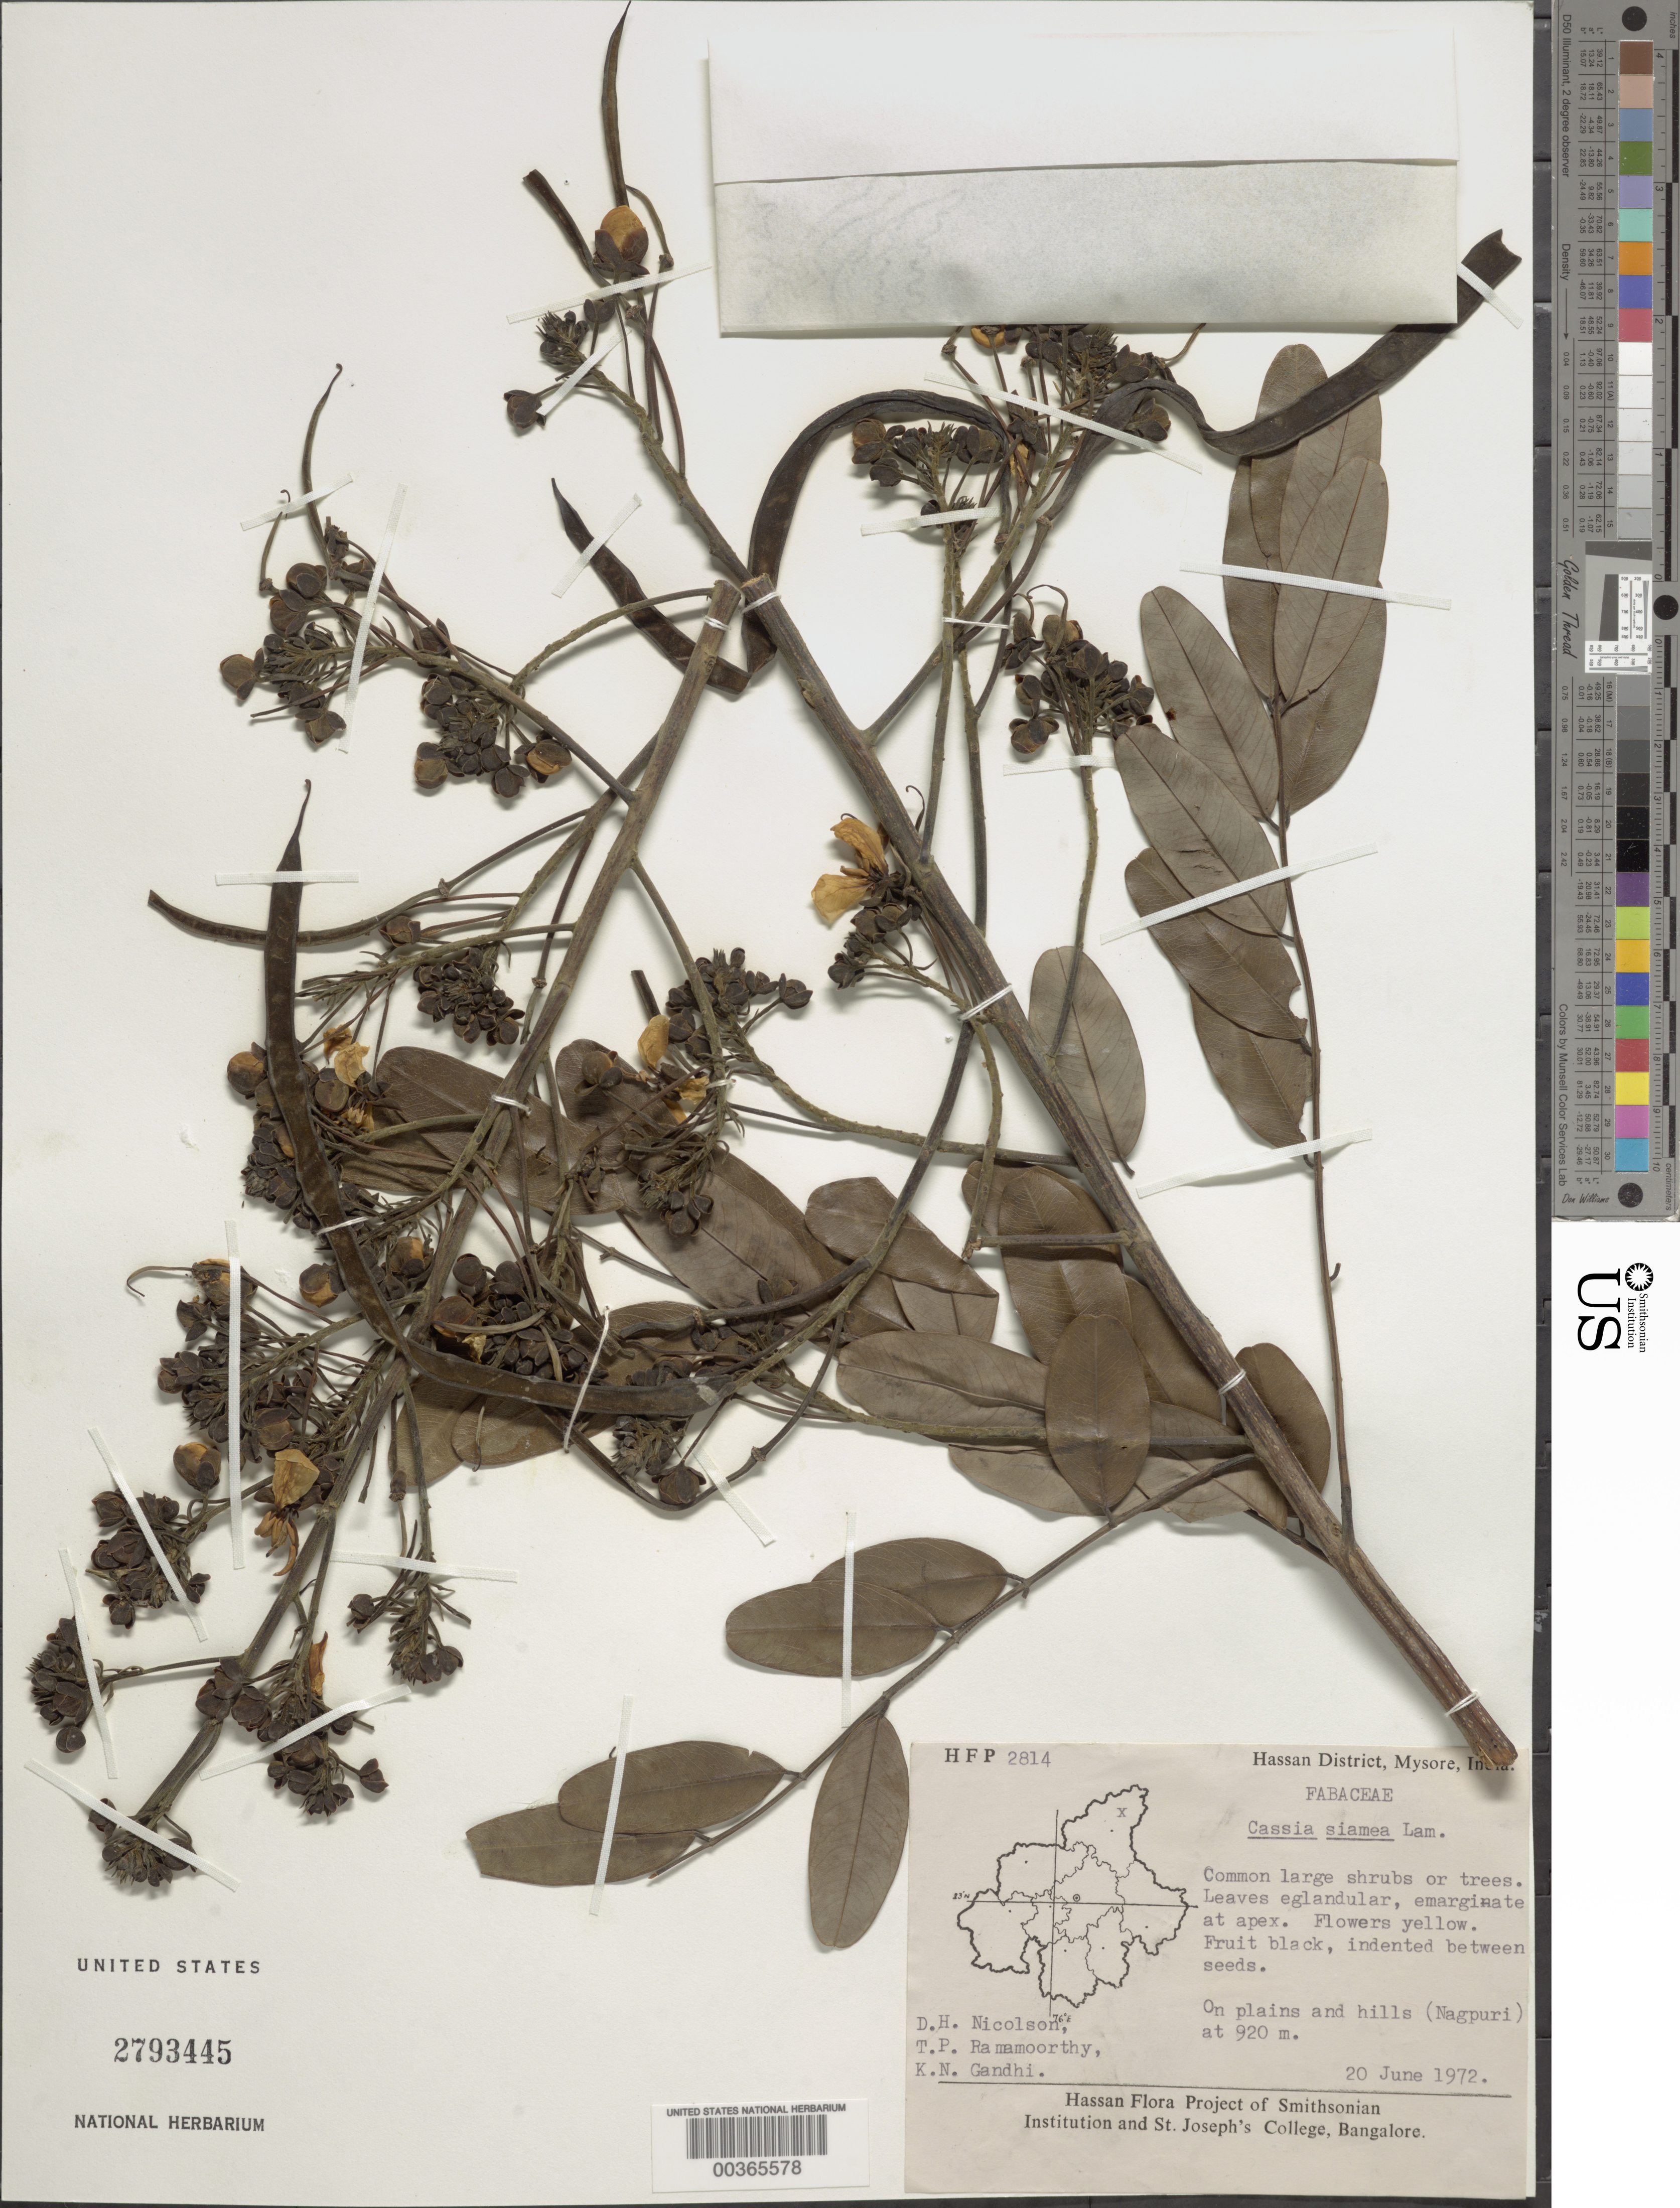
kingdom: Plantae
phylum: Tracheophyta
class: Magnoliopsida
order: Fabales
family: Fabaceae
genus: Senna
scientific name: Senna siamea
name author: (Lam.) H.S. Irwin & Barneby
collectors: D. H. Nicolson, T. P. Ramamoorthy & K. N. Gandhi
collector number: Hfp 2814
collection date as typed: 20 Jun 1972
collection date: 1972-06-20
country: India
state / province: Karnataka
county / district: Hassan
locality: Nagpuri, mysore state [mysore state = karnataka.]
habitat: On plains and hills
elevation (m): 920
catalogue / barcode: US 2793445